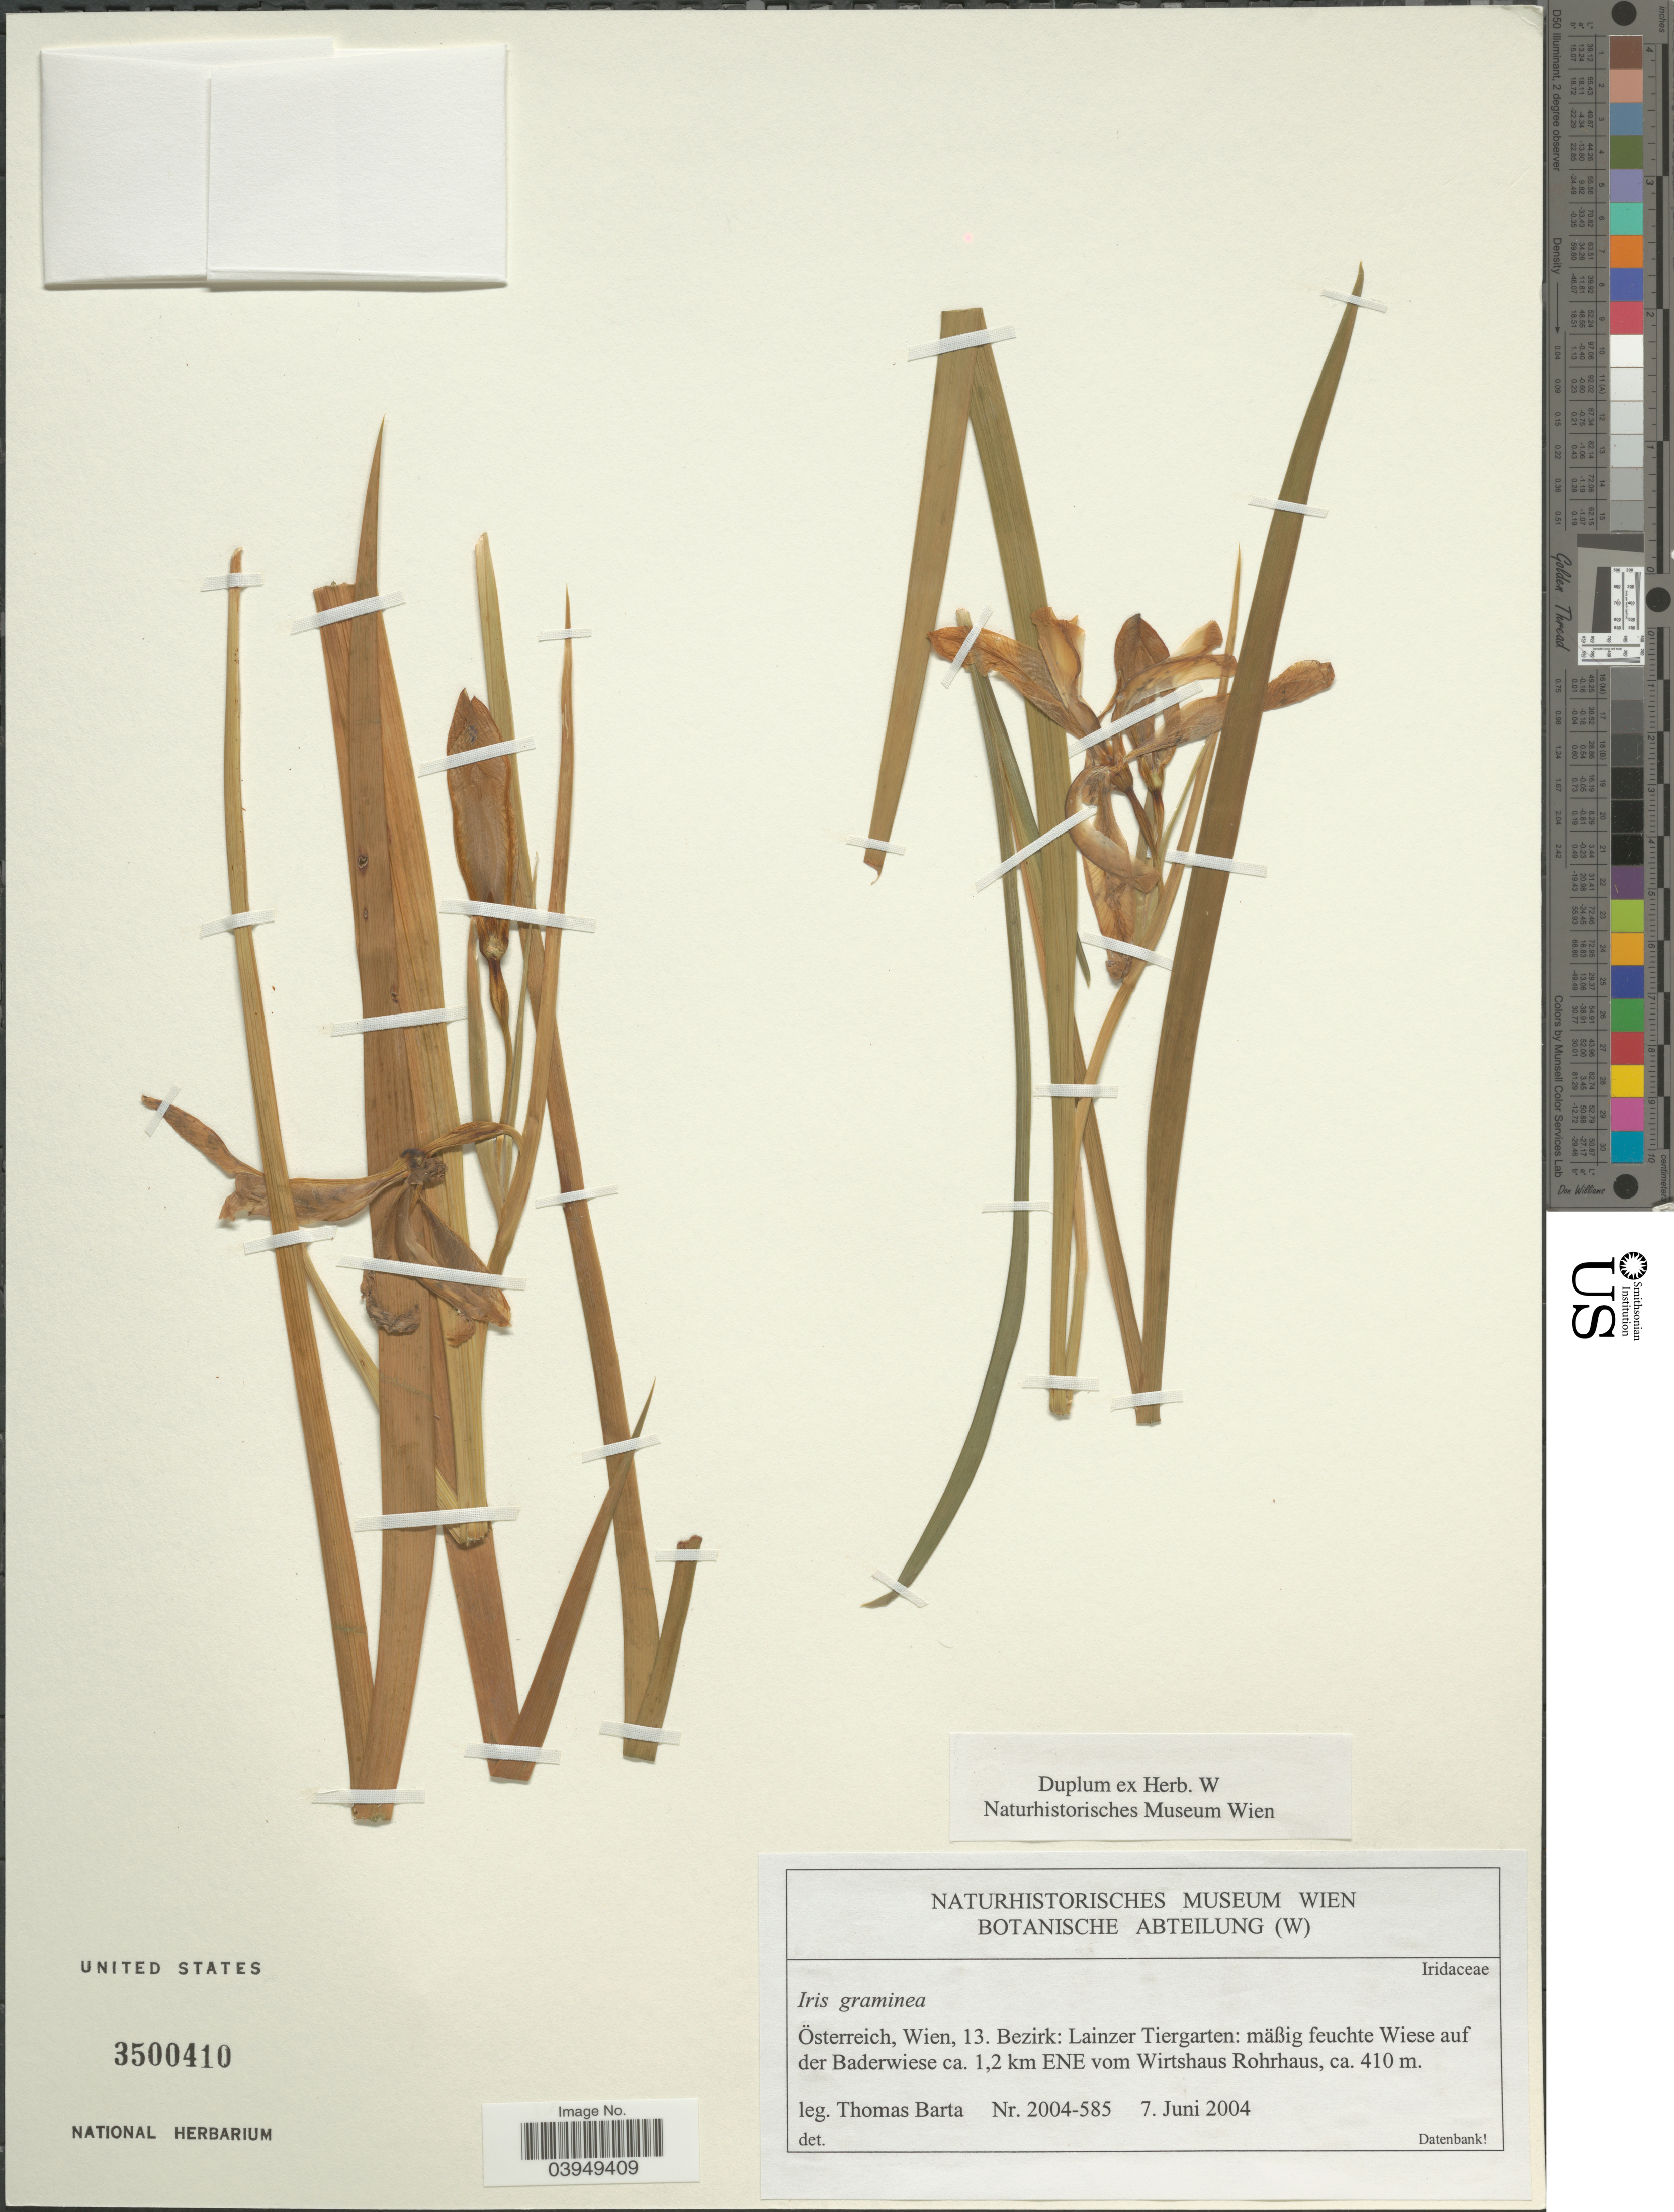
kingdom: Plantae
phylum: Tracheophyta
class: Liliopsida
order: Asparagales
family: Iridaceae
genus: Iris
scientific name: Iris graminea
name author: L.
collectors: T. Barta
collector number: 2004-585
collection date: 2004-06-07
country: Austria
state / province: Wien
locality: Österreich, 13. Bezirk: Lainzer Tiergarten: mäßig feuchte Wiese auf der Baderwiese ca. 1,2 km ENE vom Wirtshaus Rohrhaus.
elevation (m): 410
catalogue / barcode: US 3500410